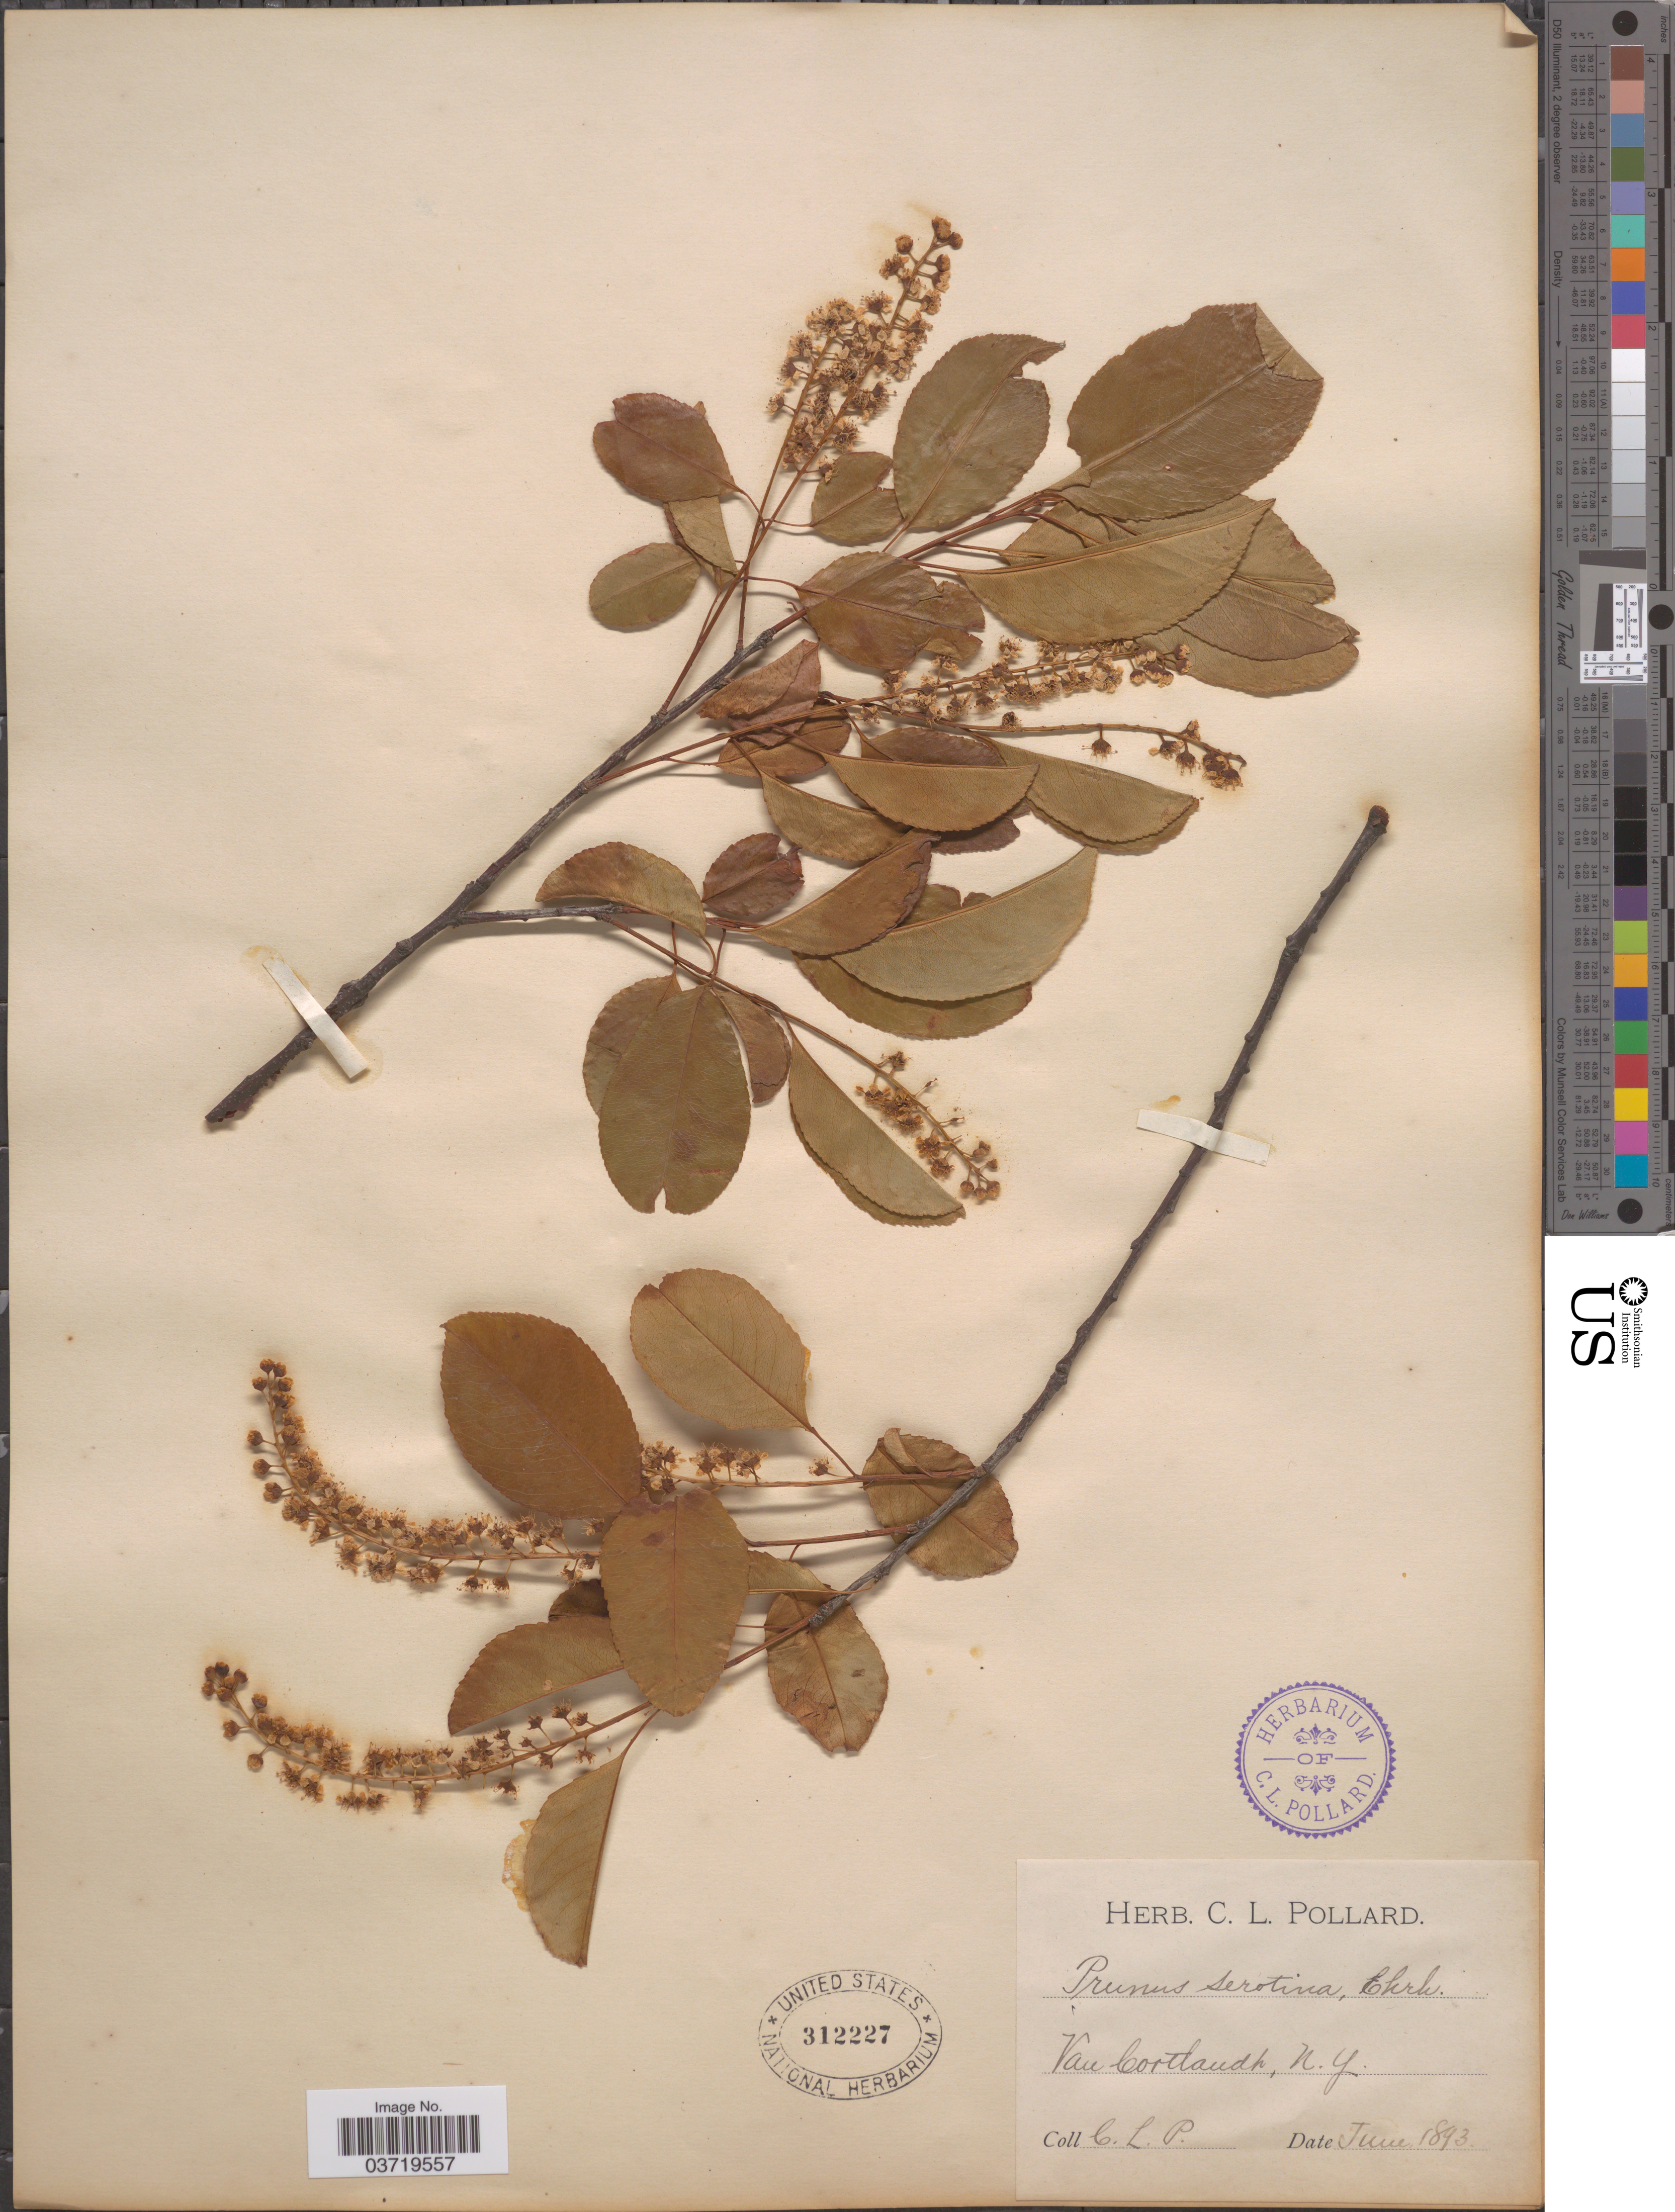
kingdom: Plantae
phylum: Tracheophyta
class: Magnoliopsida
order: Rosales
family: Rosaceae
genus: Prunus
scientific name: Prunus serotina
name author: Ehrh.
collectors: C. L. Pollard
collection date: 1893-06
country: United States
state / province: New York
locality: Van Cortlandt.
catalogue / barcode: US 312227